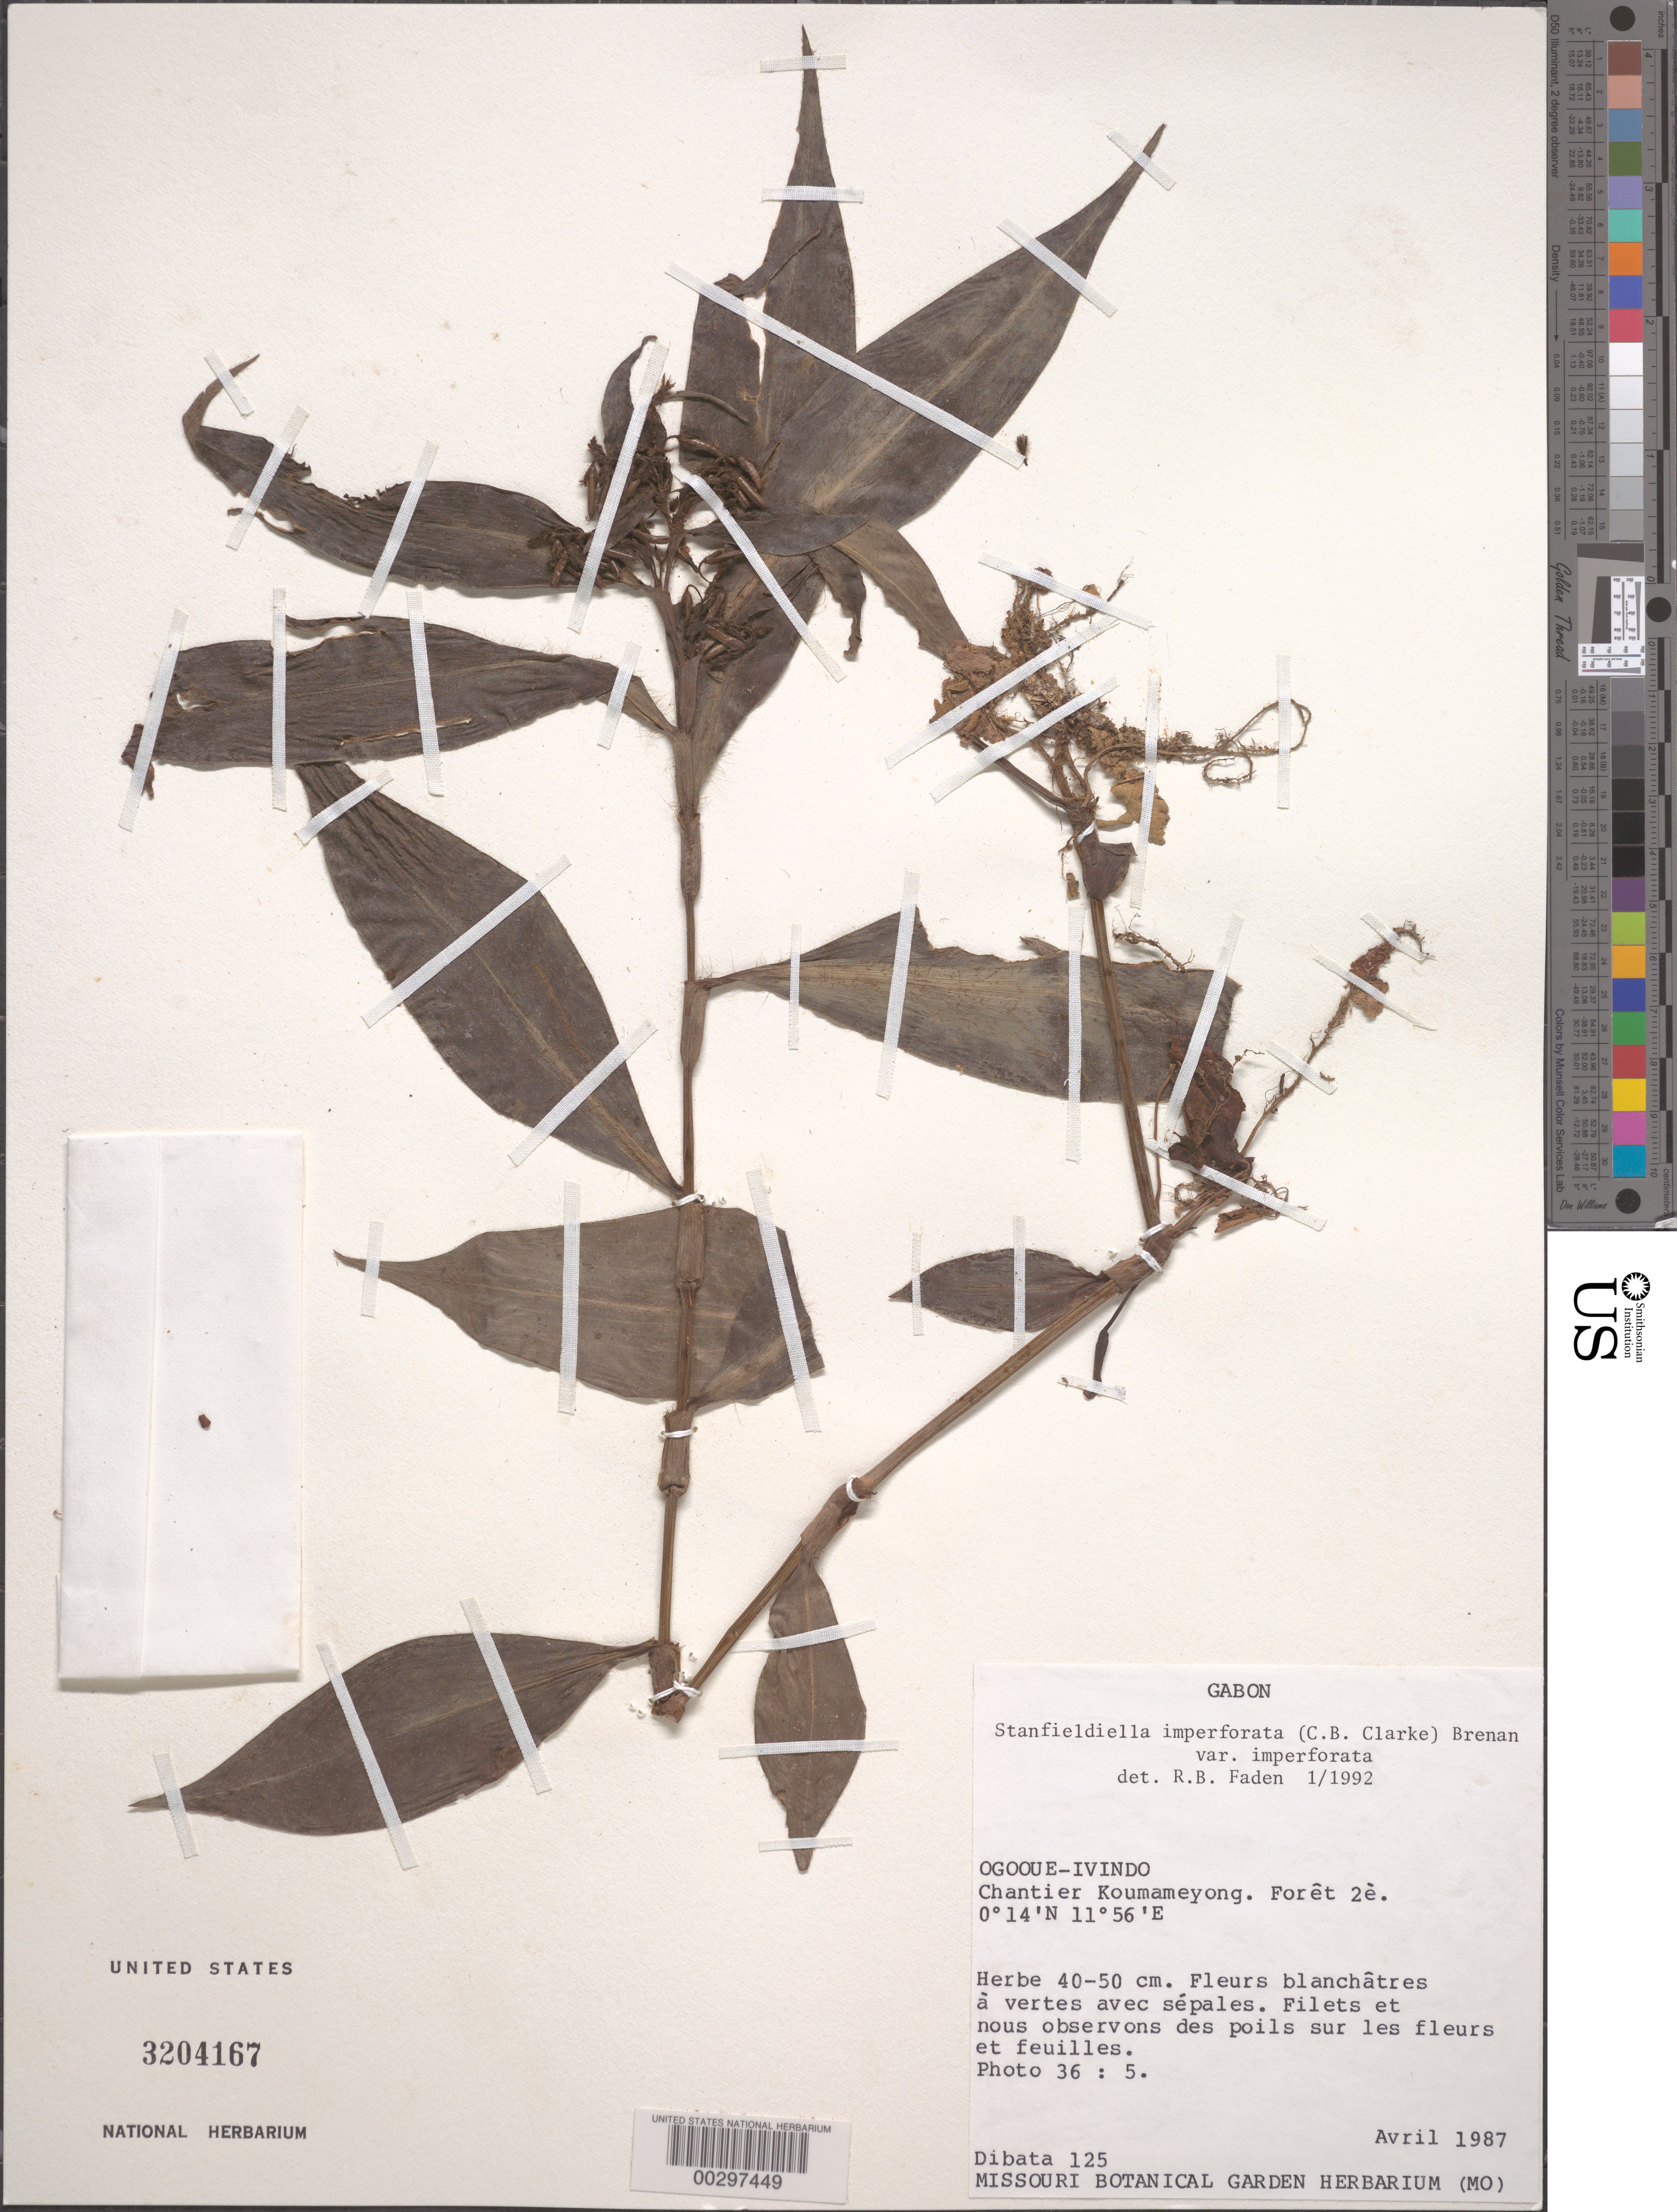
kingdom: Plantae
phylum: Tracheophyta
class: Liliopsida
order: Commelinales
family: Commelinaceae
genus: Stanfieldiella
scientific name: Stanfieldiella imperforata var. imperforata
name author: (C.B. Clarke) Brenan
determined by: Faden, Robert B., (US), Smithsonian Institution - National Museum of Natural History (UNITED STATES)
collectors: J. Dibata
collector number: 125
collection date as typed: Apr 1987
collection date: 1987-04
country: Gabon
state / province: Ogooué-ivindo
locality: Chantier Koumameyong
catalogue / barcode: US 3204167